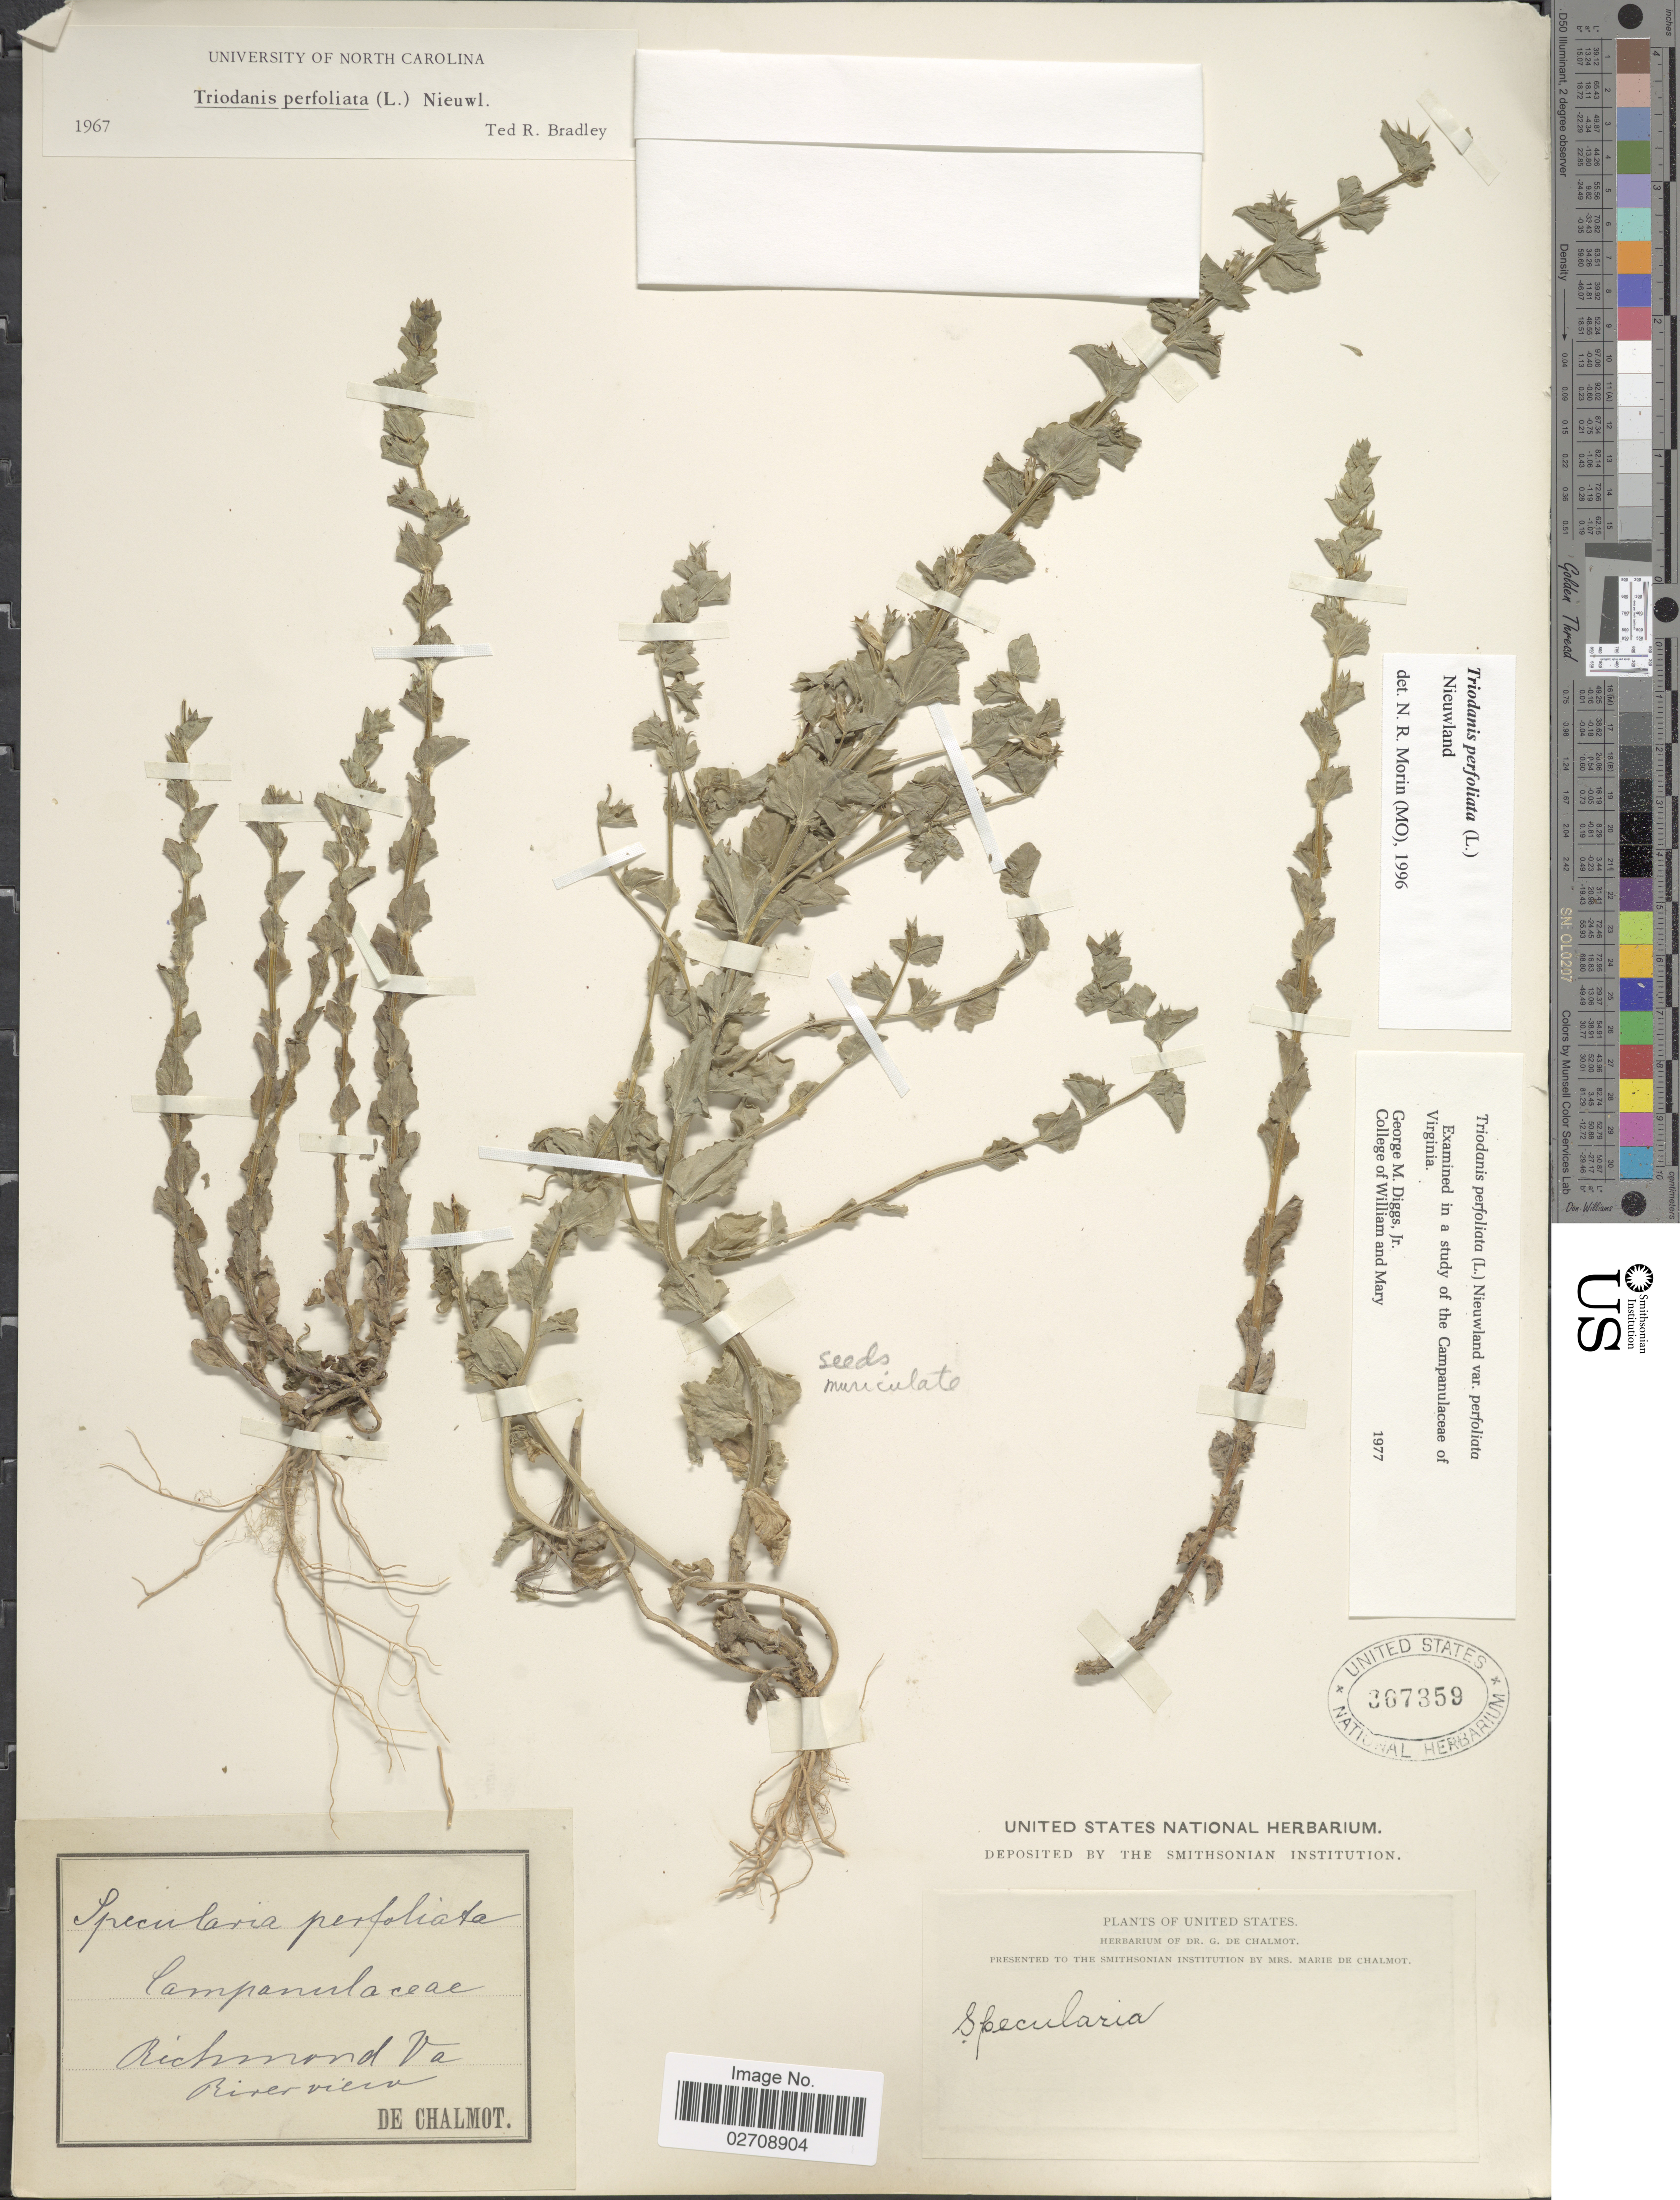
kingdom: Plantae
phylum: Tracheophyta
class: Magnoliopsida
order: Asterales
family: Campanulaceae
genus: Triodanis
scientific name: Triodanis perfoliata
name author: (L.) Nieuwl.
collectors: De Chalmot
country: United States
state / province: Virginia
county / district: City of Richmond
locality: Richmond Va., Riverview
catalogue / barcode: US 367359